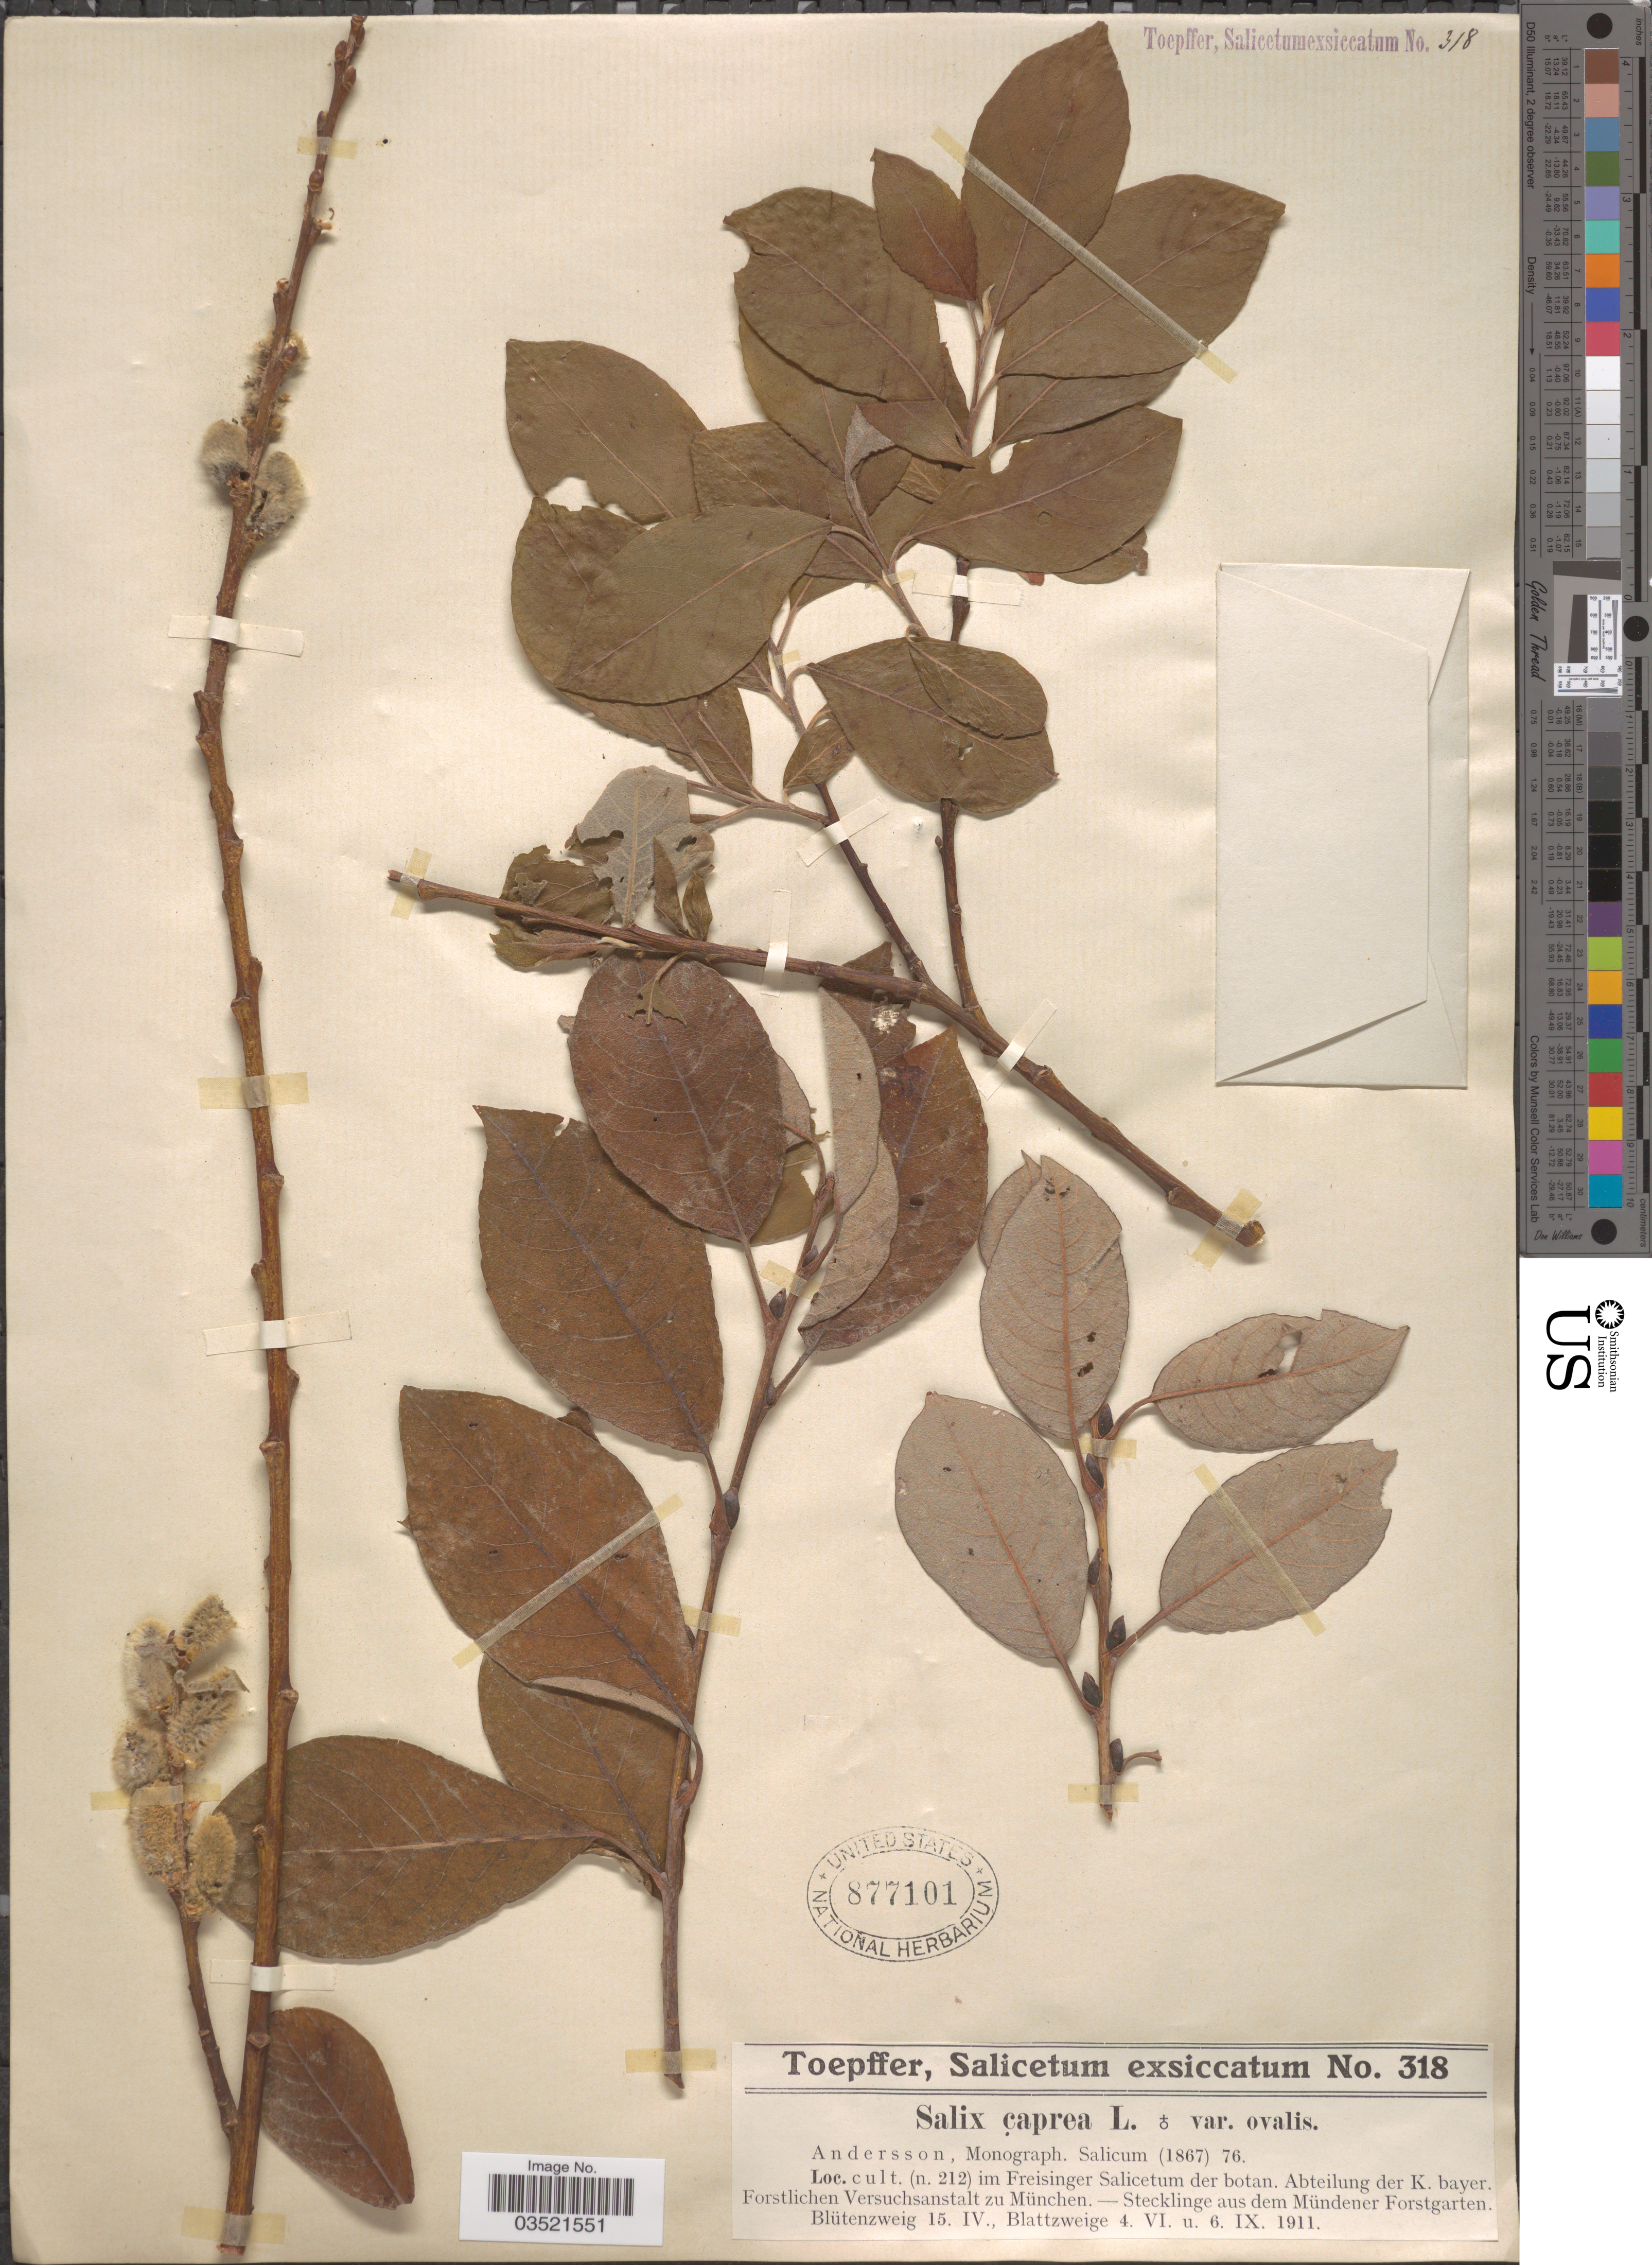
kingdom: Plantae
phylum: Tracheophyta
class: Magnoliopsida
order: Malpighiales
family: Salicaceae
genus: Salix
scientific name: Salix caprea var. ovalis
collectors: A. Toepffer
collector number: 318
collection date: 1911-04-15/1911-09-06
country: Germany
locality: Cult. (n. 212) im Freisinger Salicetum der botan. Abteilung der K. bayer. Forstlichen Versuchsanstalt zu München. - Stecklinge aus dem Mündener Forstgarten.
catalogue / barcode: US 877101